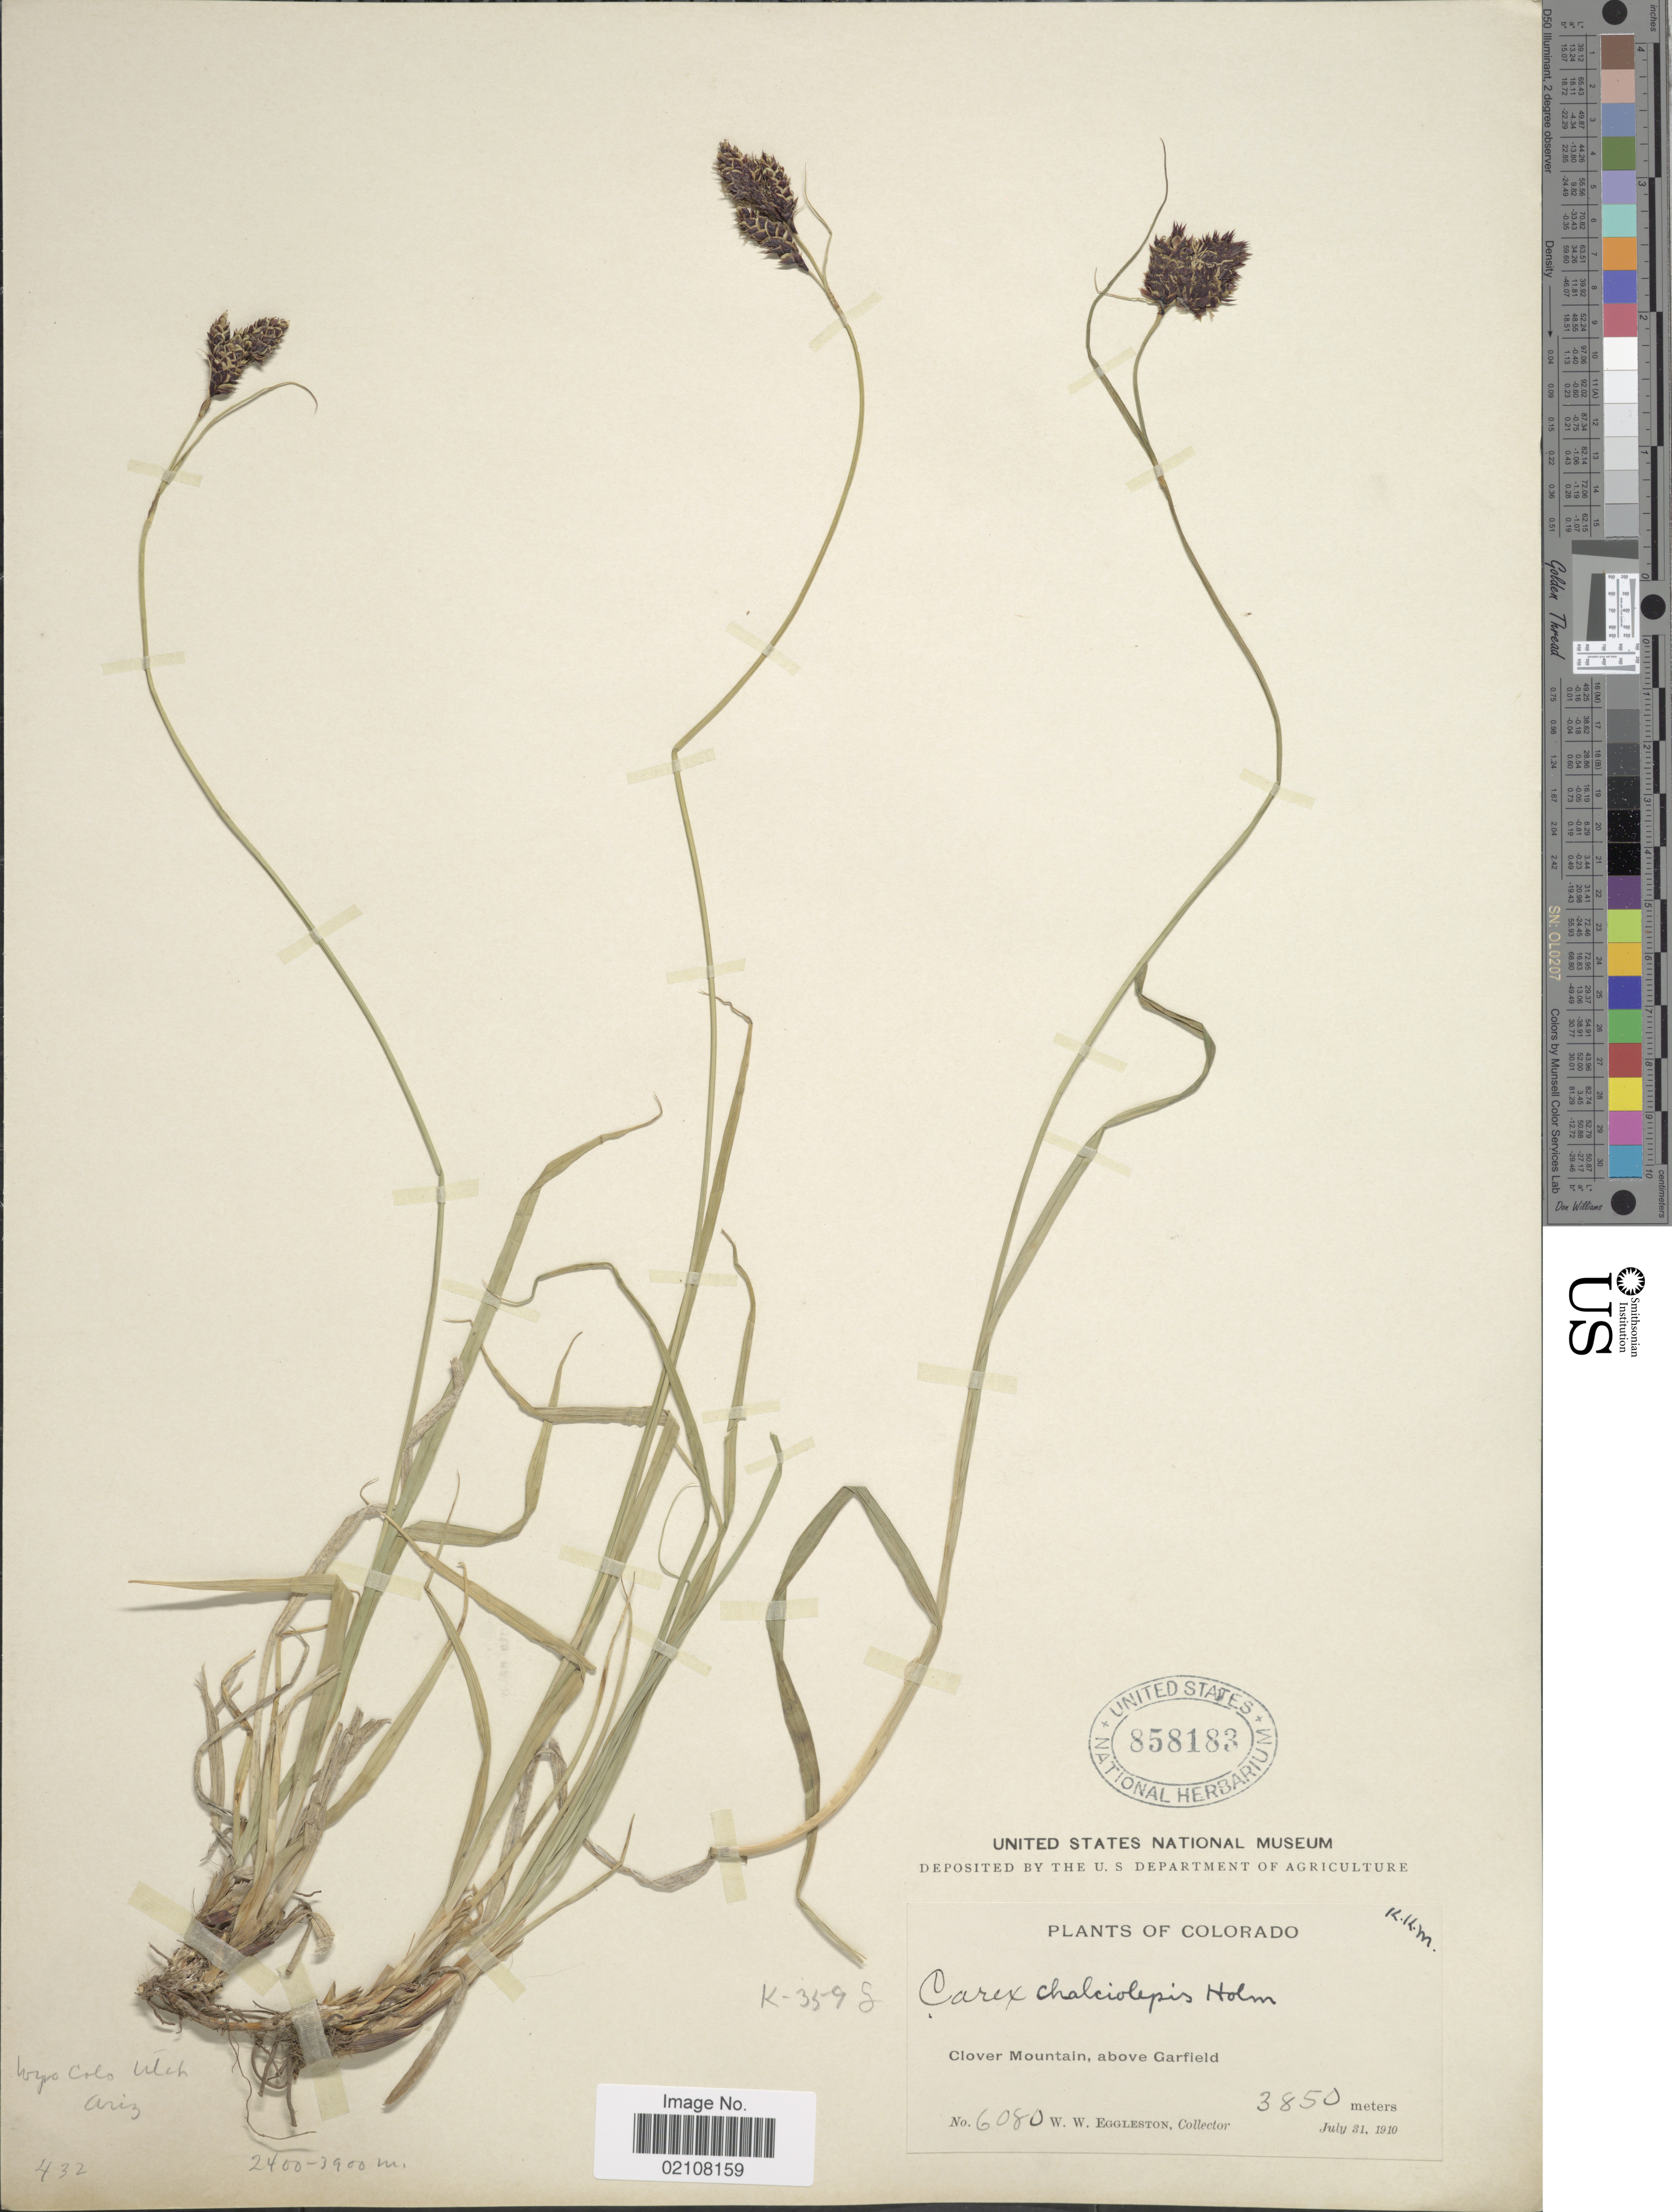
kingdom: Plantae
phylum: Tracheophyta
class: Liliopsida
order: Poales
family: Cyperaceae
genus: Carex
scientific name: Carex chalciolepis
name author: Holm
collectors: W. W. Eggleston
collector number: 6080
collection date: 1910-07-31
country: United States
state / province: Colorado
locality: Clover Mountain, above Garfield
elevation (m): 3850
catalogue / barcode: US 858183